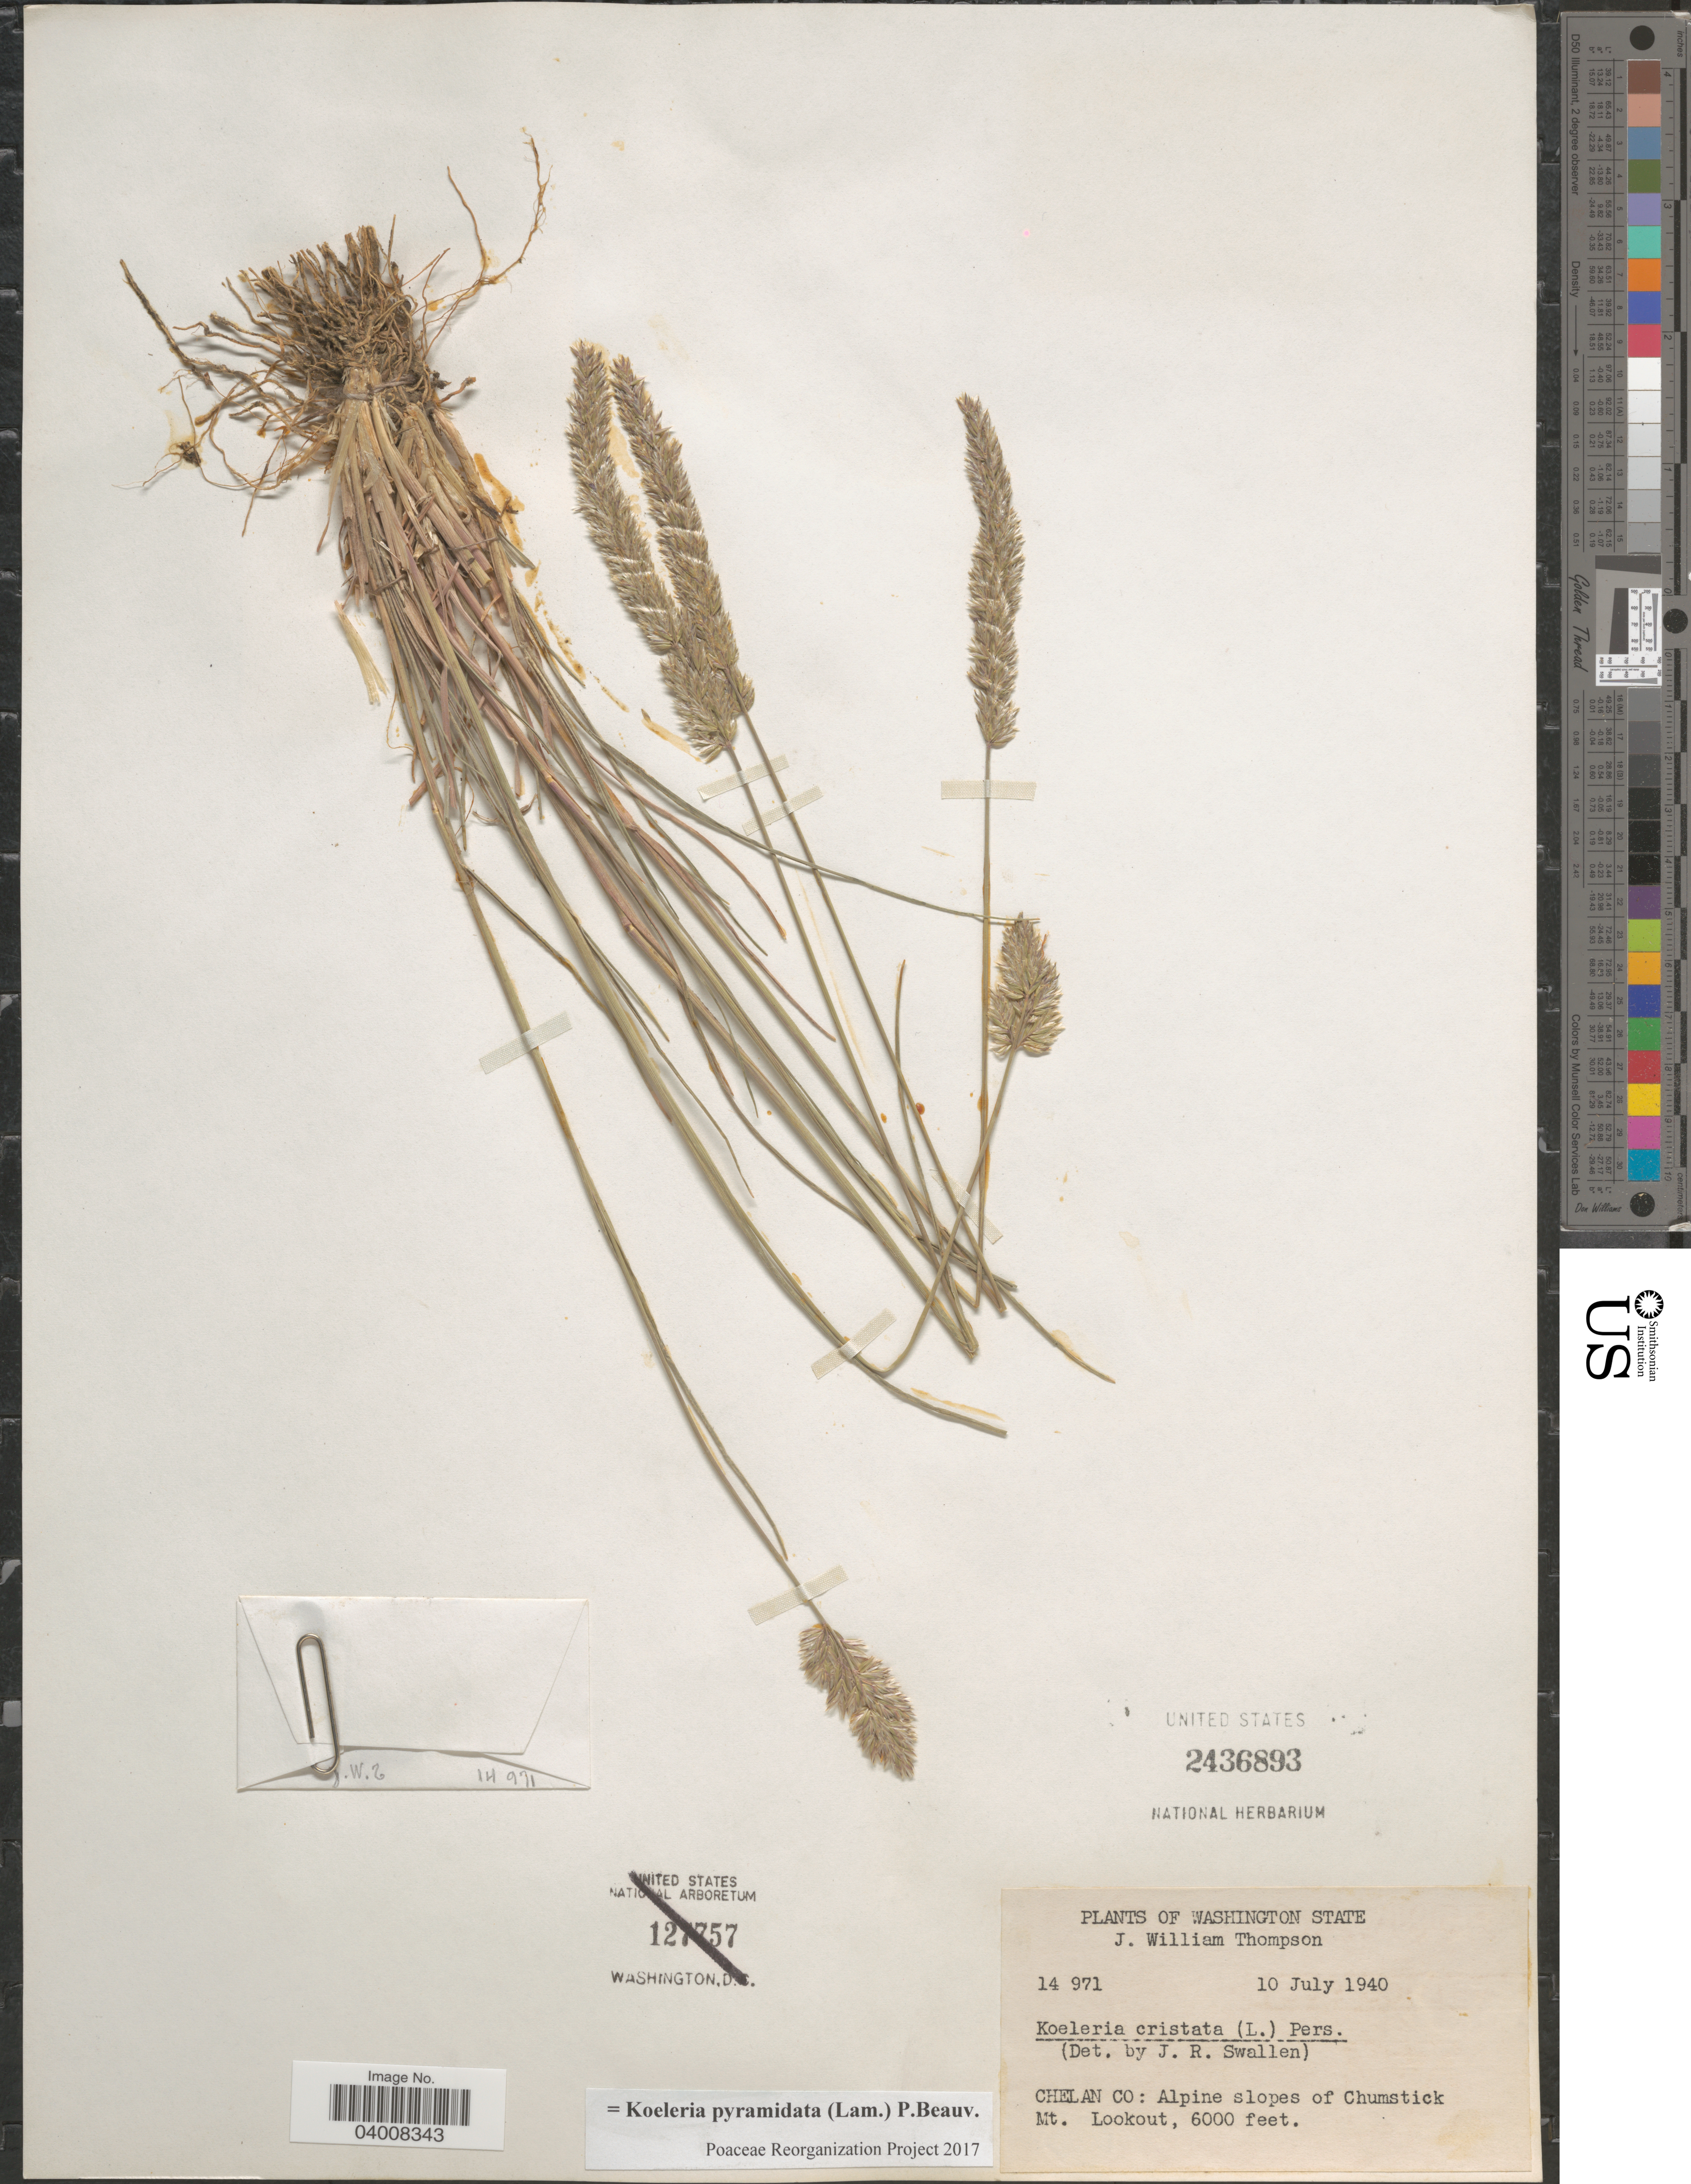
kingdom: Plantae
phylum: Tracheophyta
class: Liliopsida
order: Poales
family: Poaceae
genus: Koeleria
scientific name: Koeleria pyramidata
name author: (Lam.) P. Beauv.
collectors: J. W. Thompson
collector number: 14971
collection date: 1940-07-10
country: United States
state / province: Washington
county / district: Chelan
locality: Chelan Co: Alpine slopes of Chumstick Mt. Lookout.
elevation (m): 1829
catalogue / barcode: US 2436893